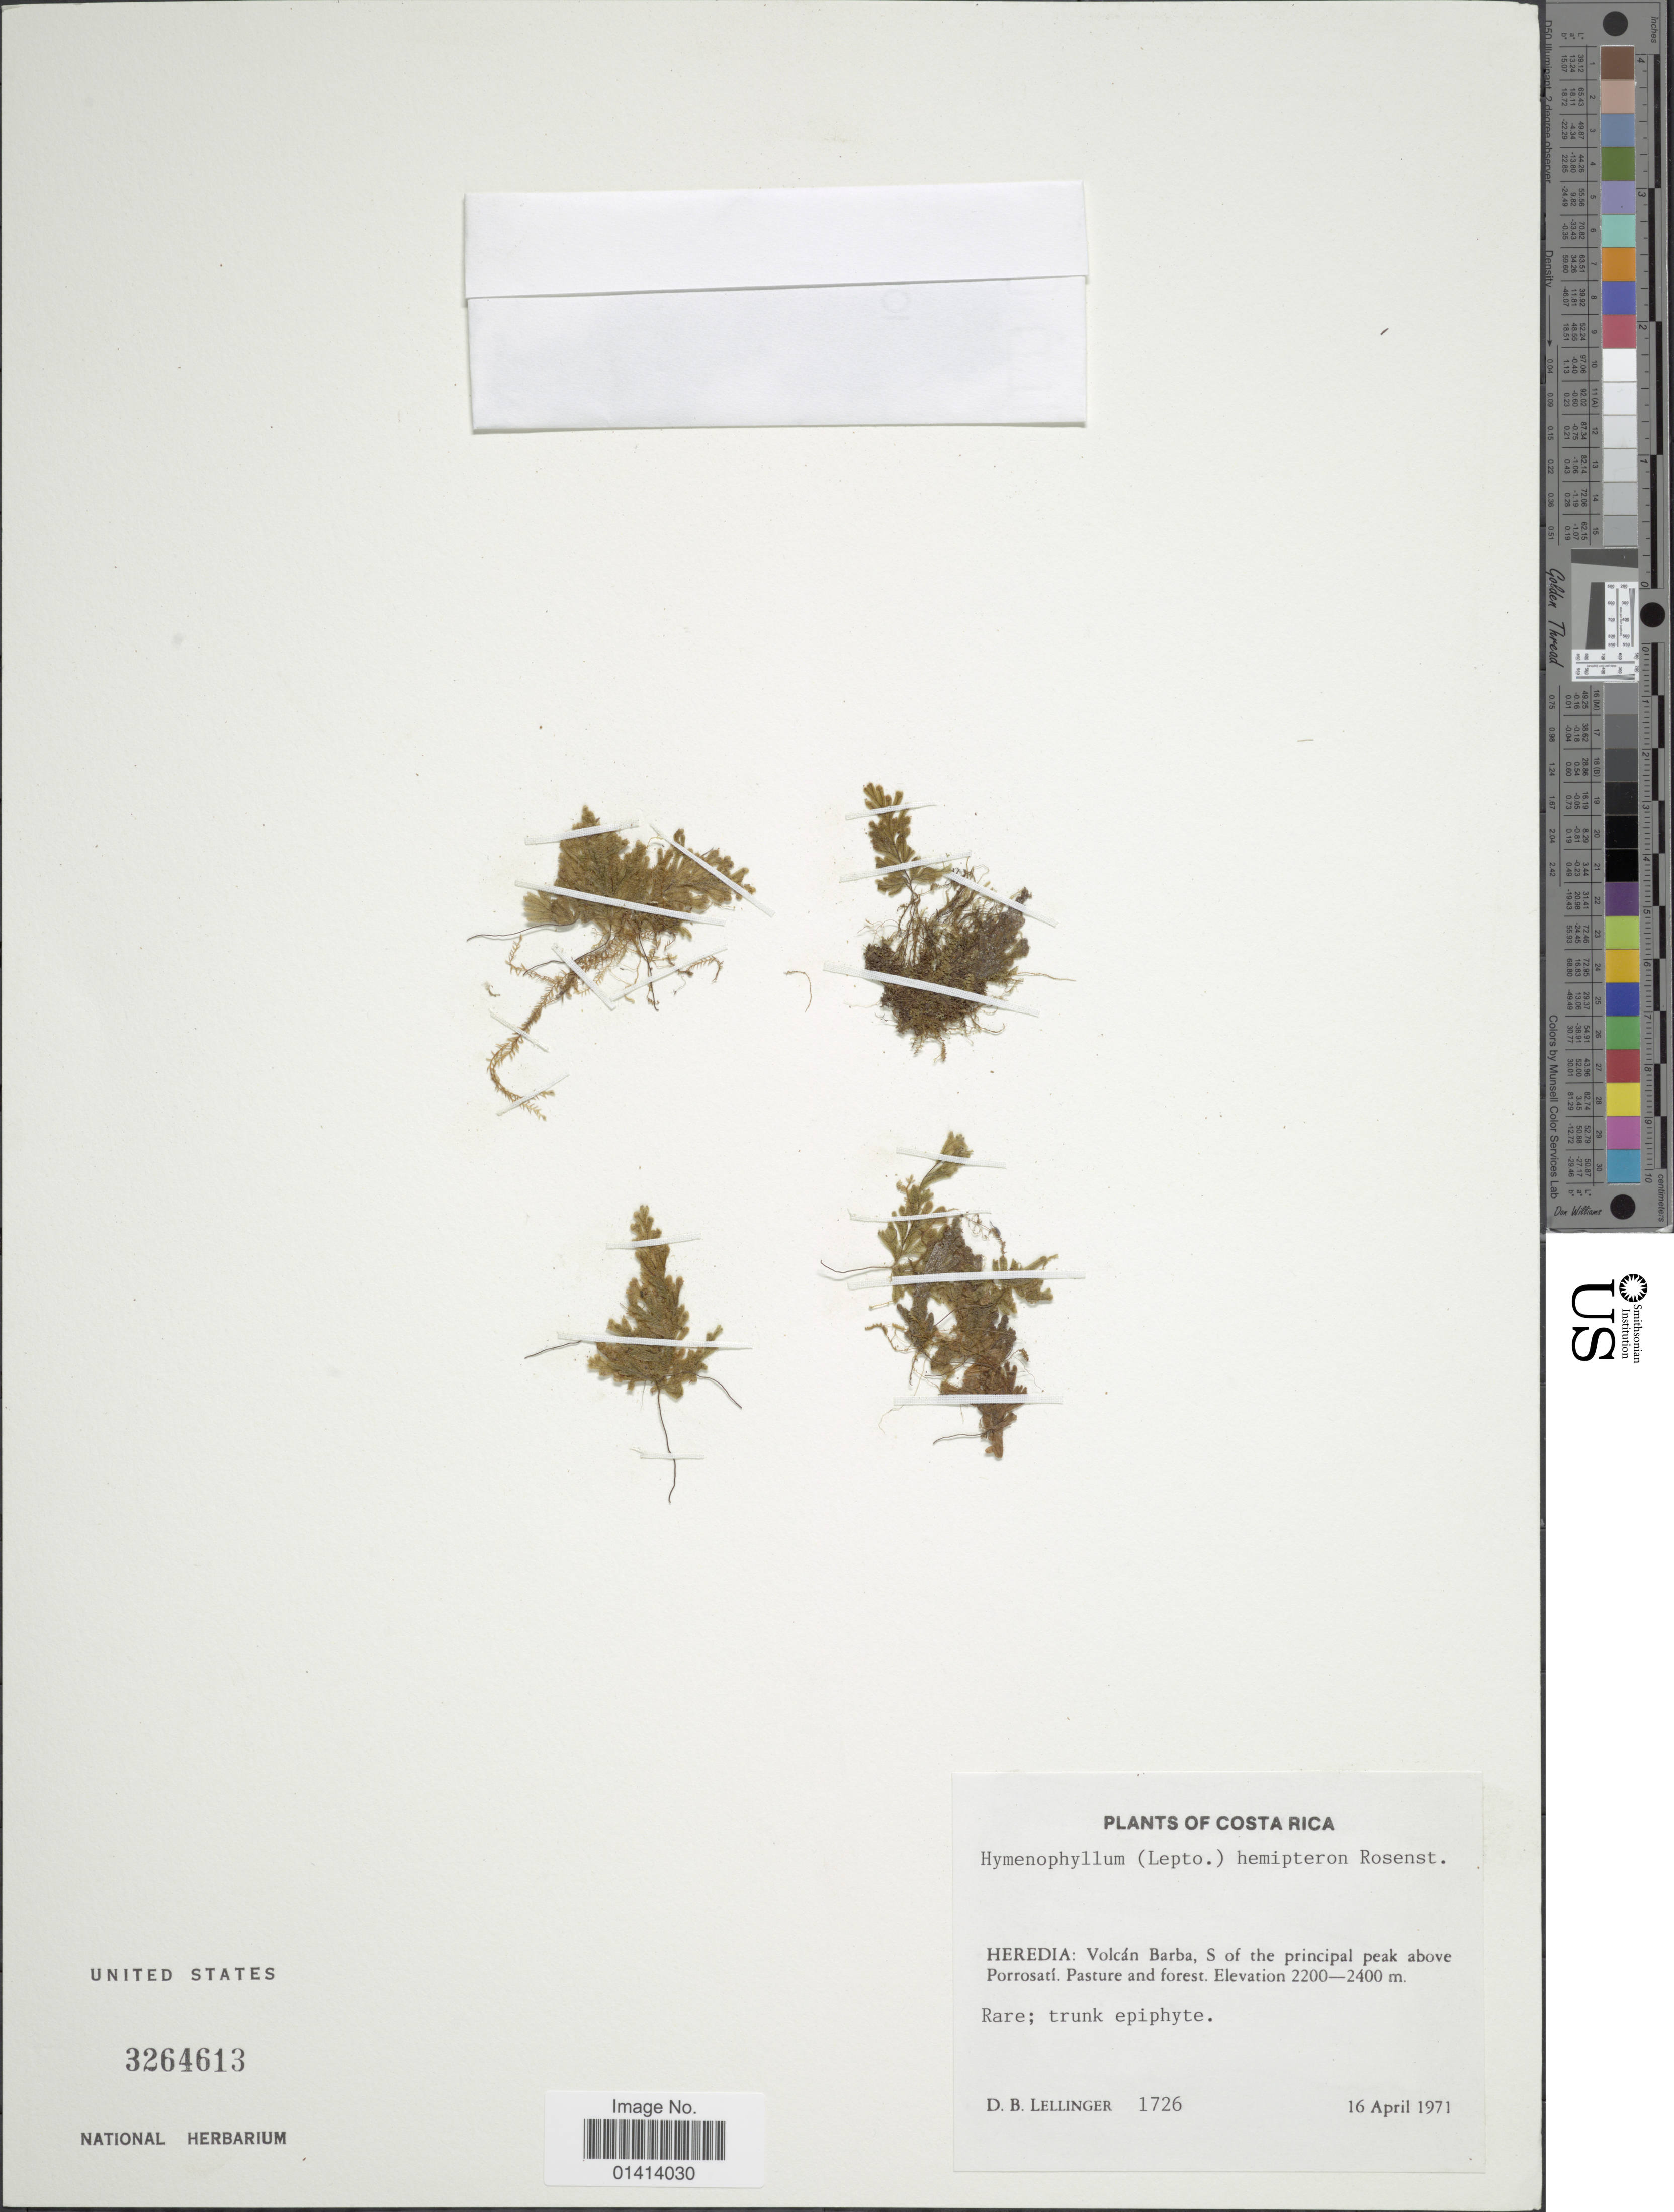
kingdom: Plantae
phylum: Tracheophyta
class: Polypodiopsida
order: Hymenophyllales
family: Hymenophyllaceae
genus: Hymenophyllum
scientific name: Hymenophyllum hemipteron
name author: Rosenst.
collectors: D. B. Lellinger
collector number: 1726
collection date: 1971-04-16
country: Costa Rica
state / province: Heredia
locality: Volcán Barba, S of the principal peak above Porrosati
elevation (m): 2200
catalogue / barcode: US 3264613